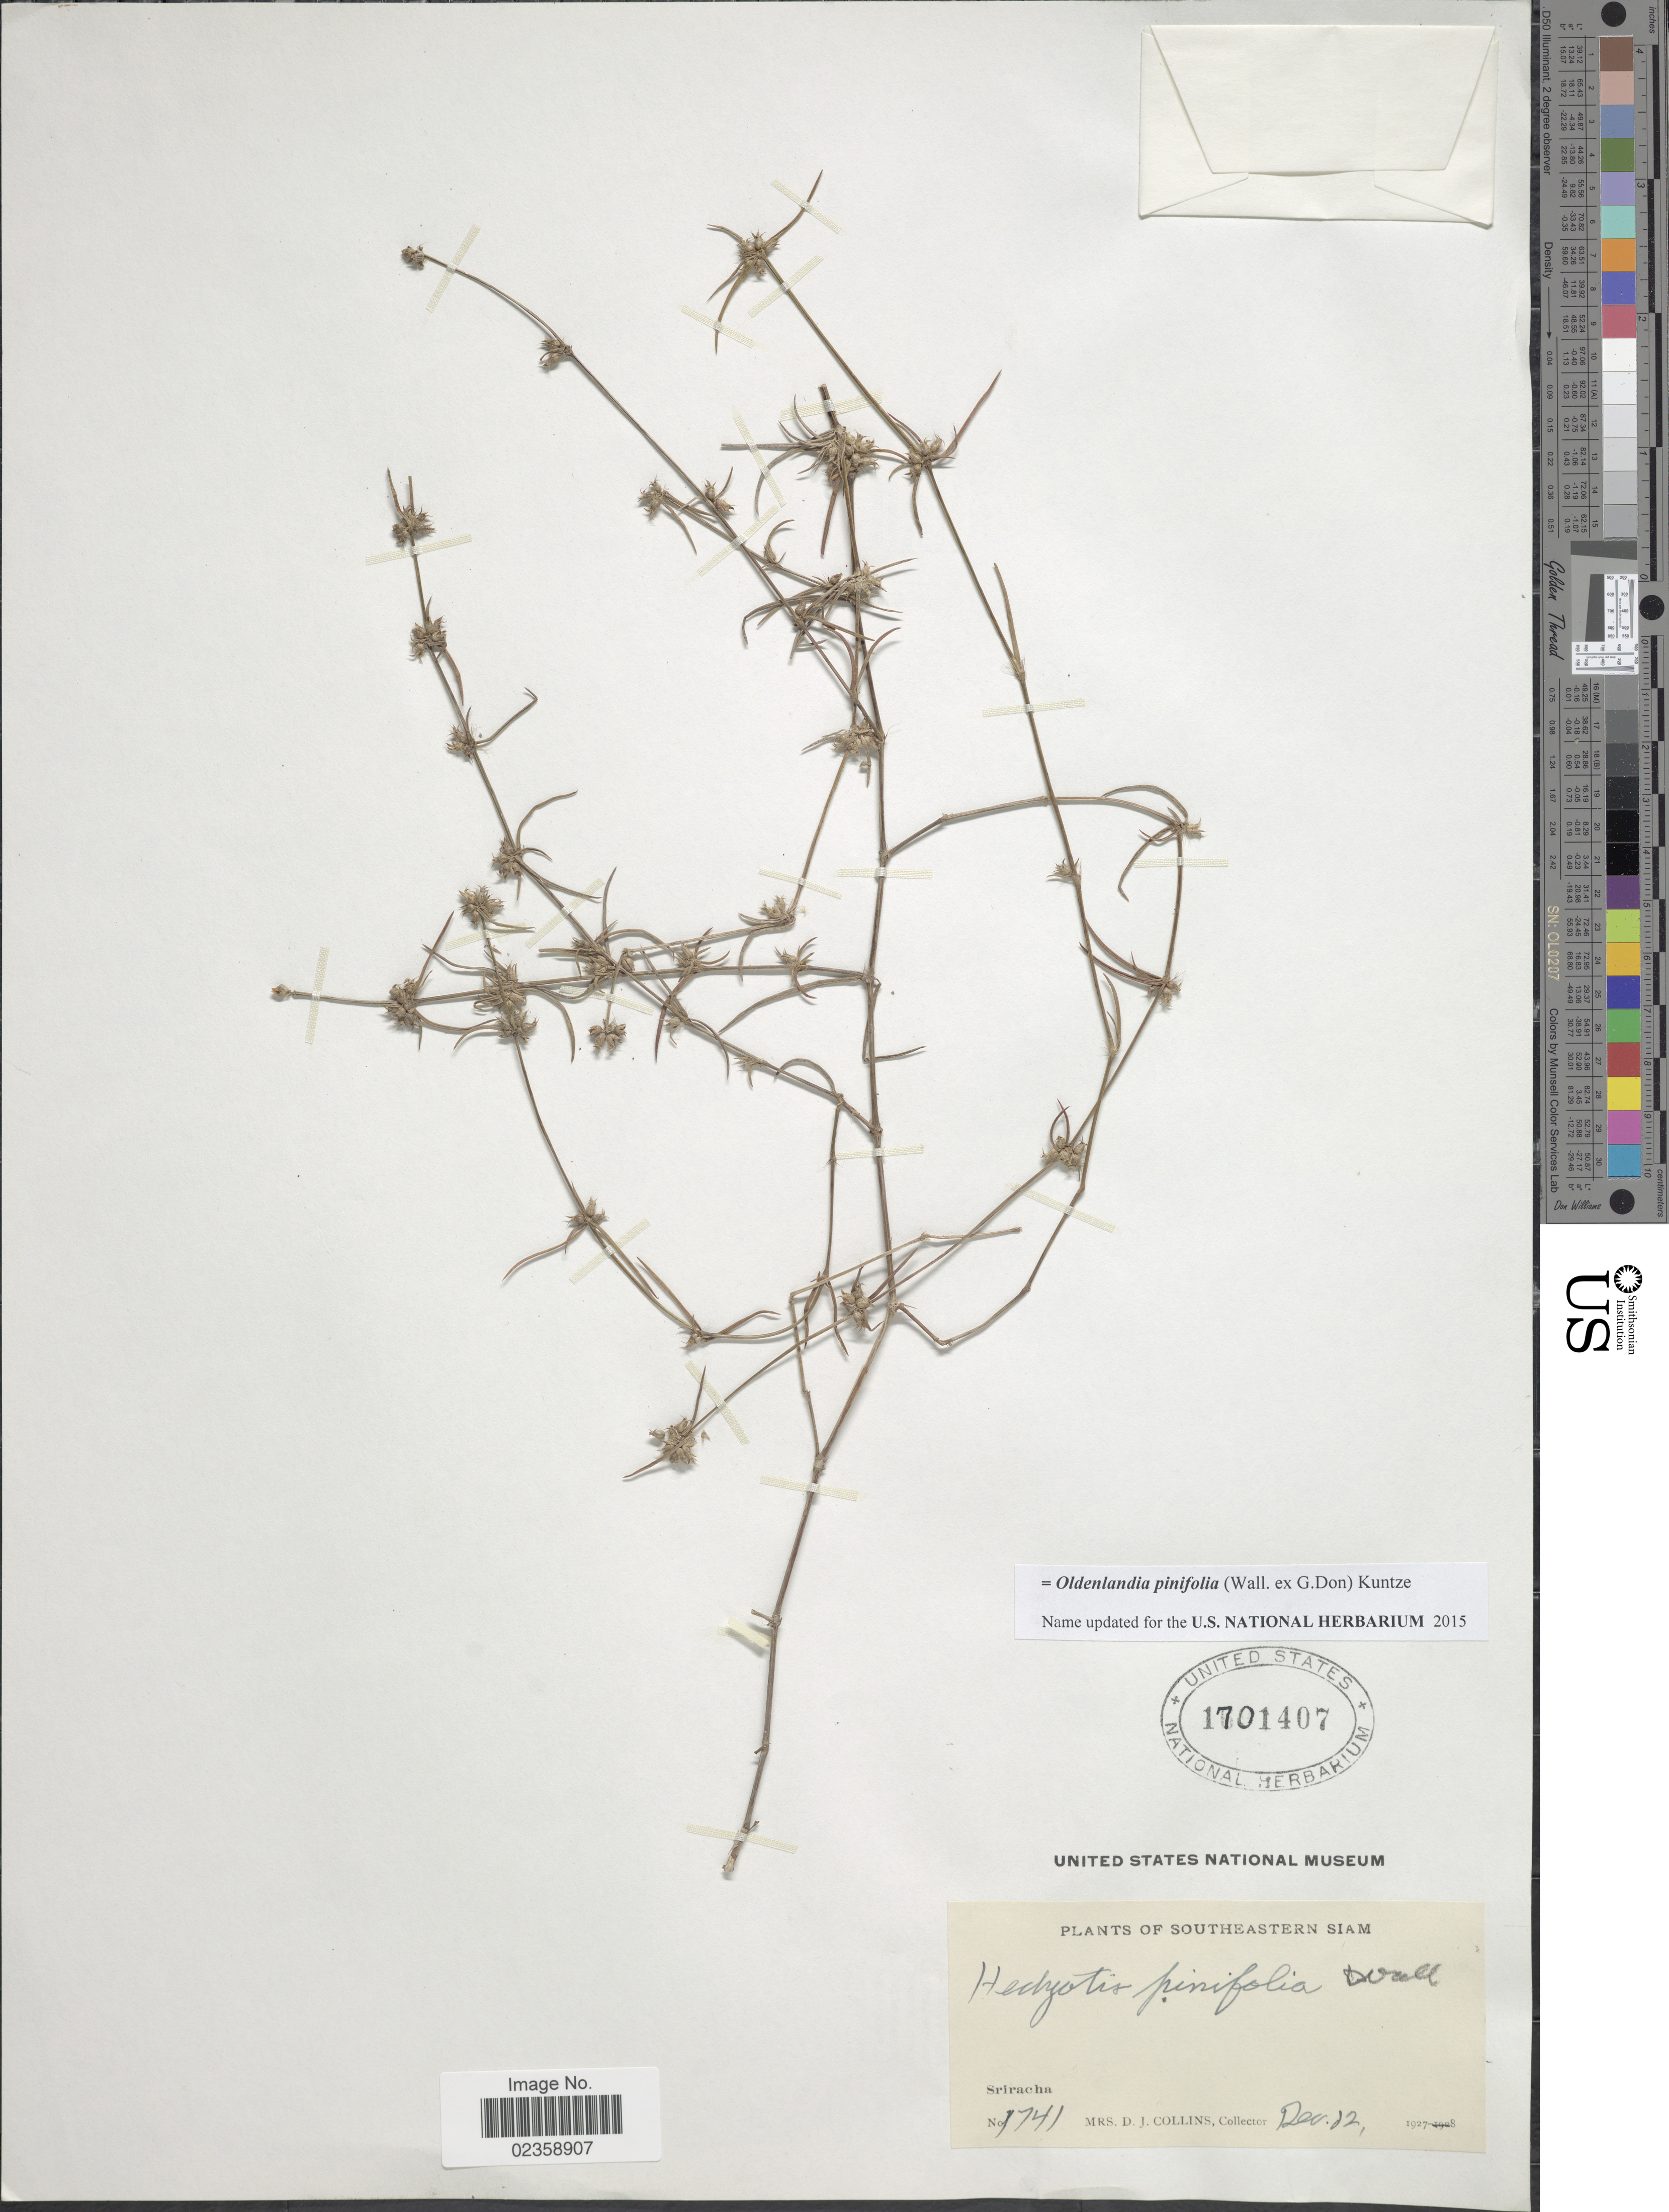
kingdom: Plantae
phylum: Tracheophyta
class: Magnoliopsida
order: Gentianales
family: Rubiaceae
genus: Oldenlandia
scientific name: Oldenlandia pinifolia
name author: (Wall. ex G. Don) Kuntze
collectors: Mrs. D. J. Collins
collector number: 1741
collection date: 1927-12-12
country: Thailand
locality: Southeastern Siam. Sriracha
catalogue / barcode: US 1701407